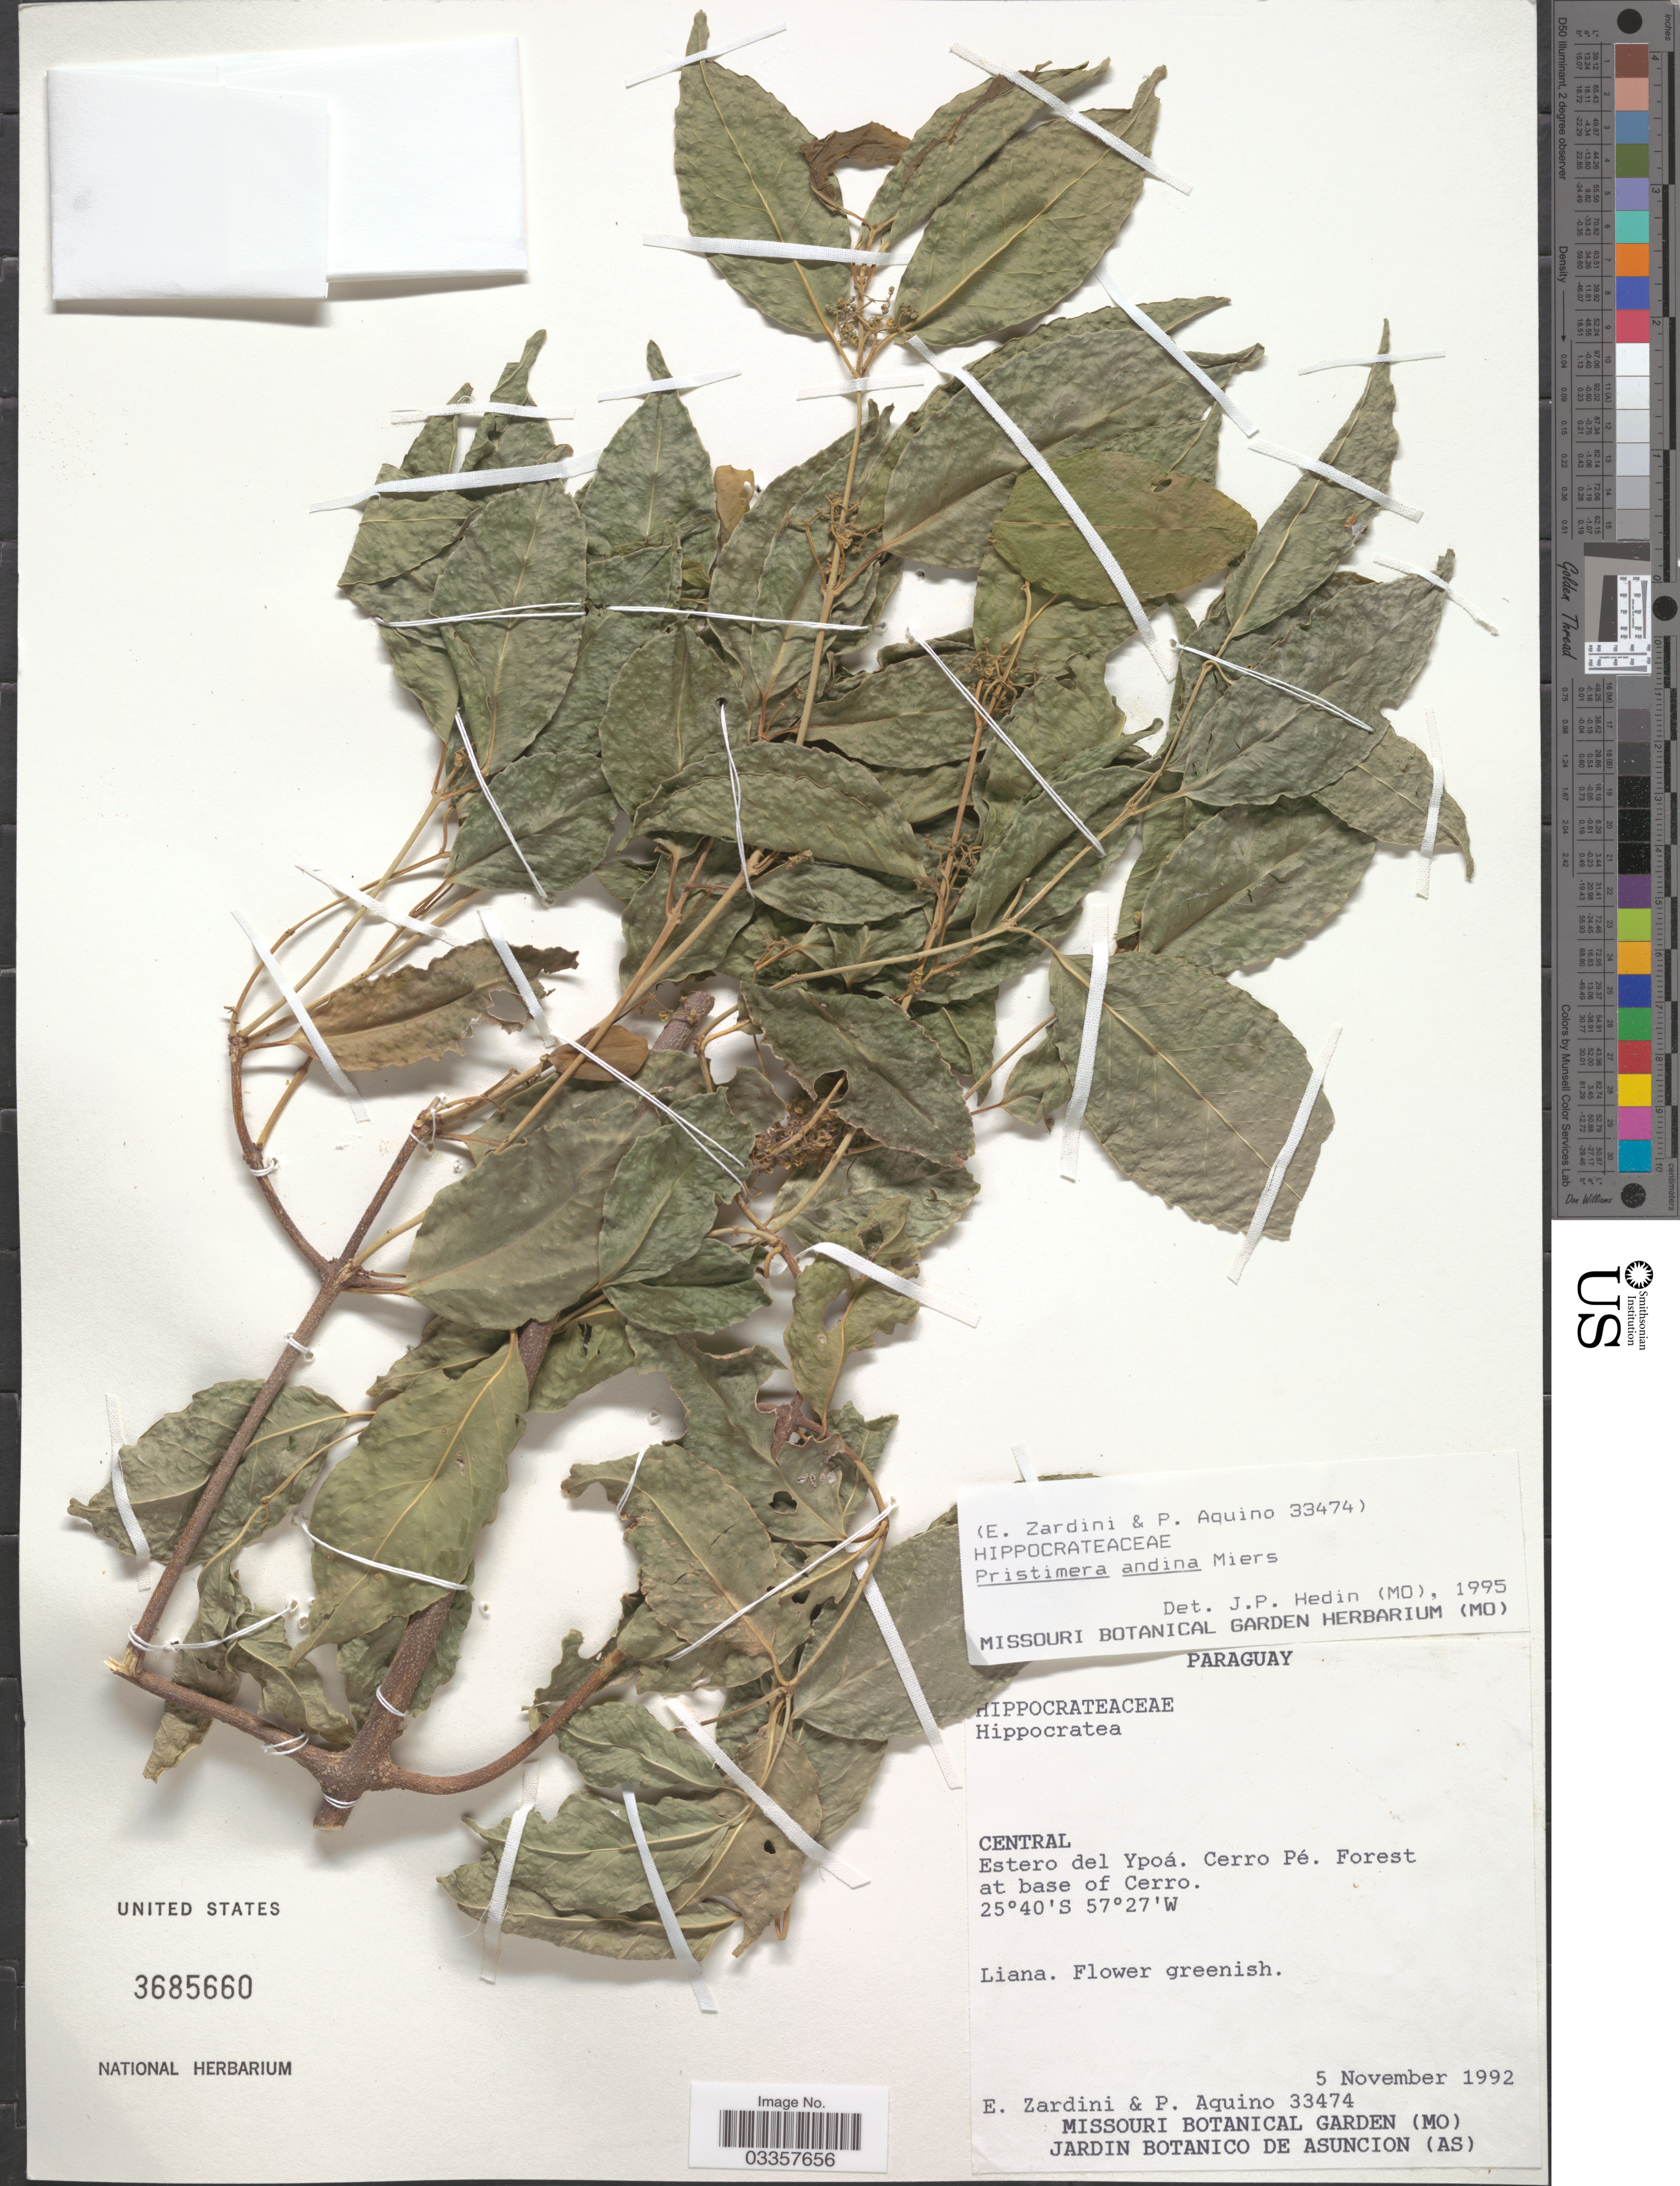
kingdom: Plantae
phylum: Tracheophyta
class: Magnoliopsida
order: Celastrales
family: Celastraceae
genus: Pristimera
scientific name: Pristimera celastroides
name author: (Kunth) A.C. Sm.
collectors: E. Zardini & P. Aquino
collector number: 33474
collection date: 1992-11-05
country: Paraguay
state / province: Central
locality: Estero del Ypoá. Cerro Pé. Forest at base of Cerro.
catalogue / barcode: US 3685660